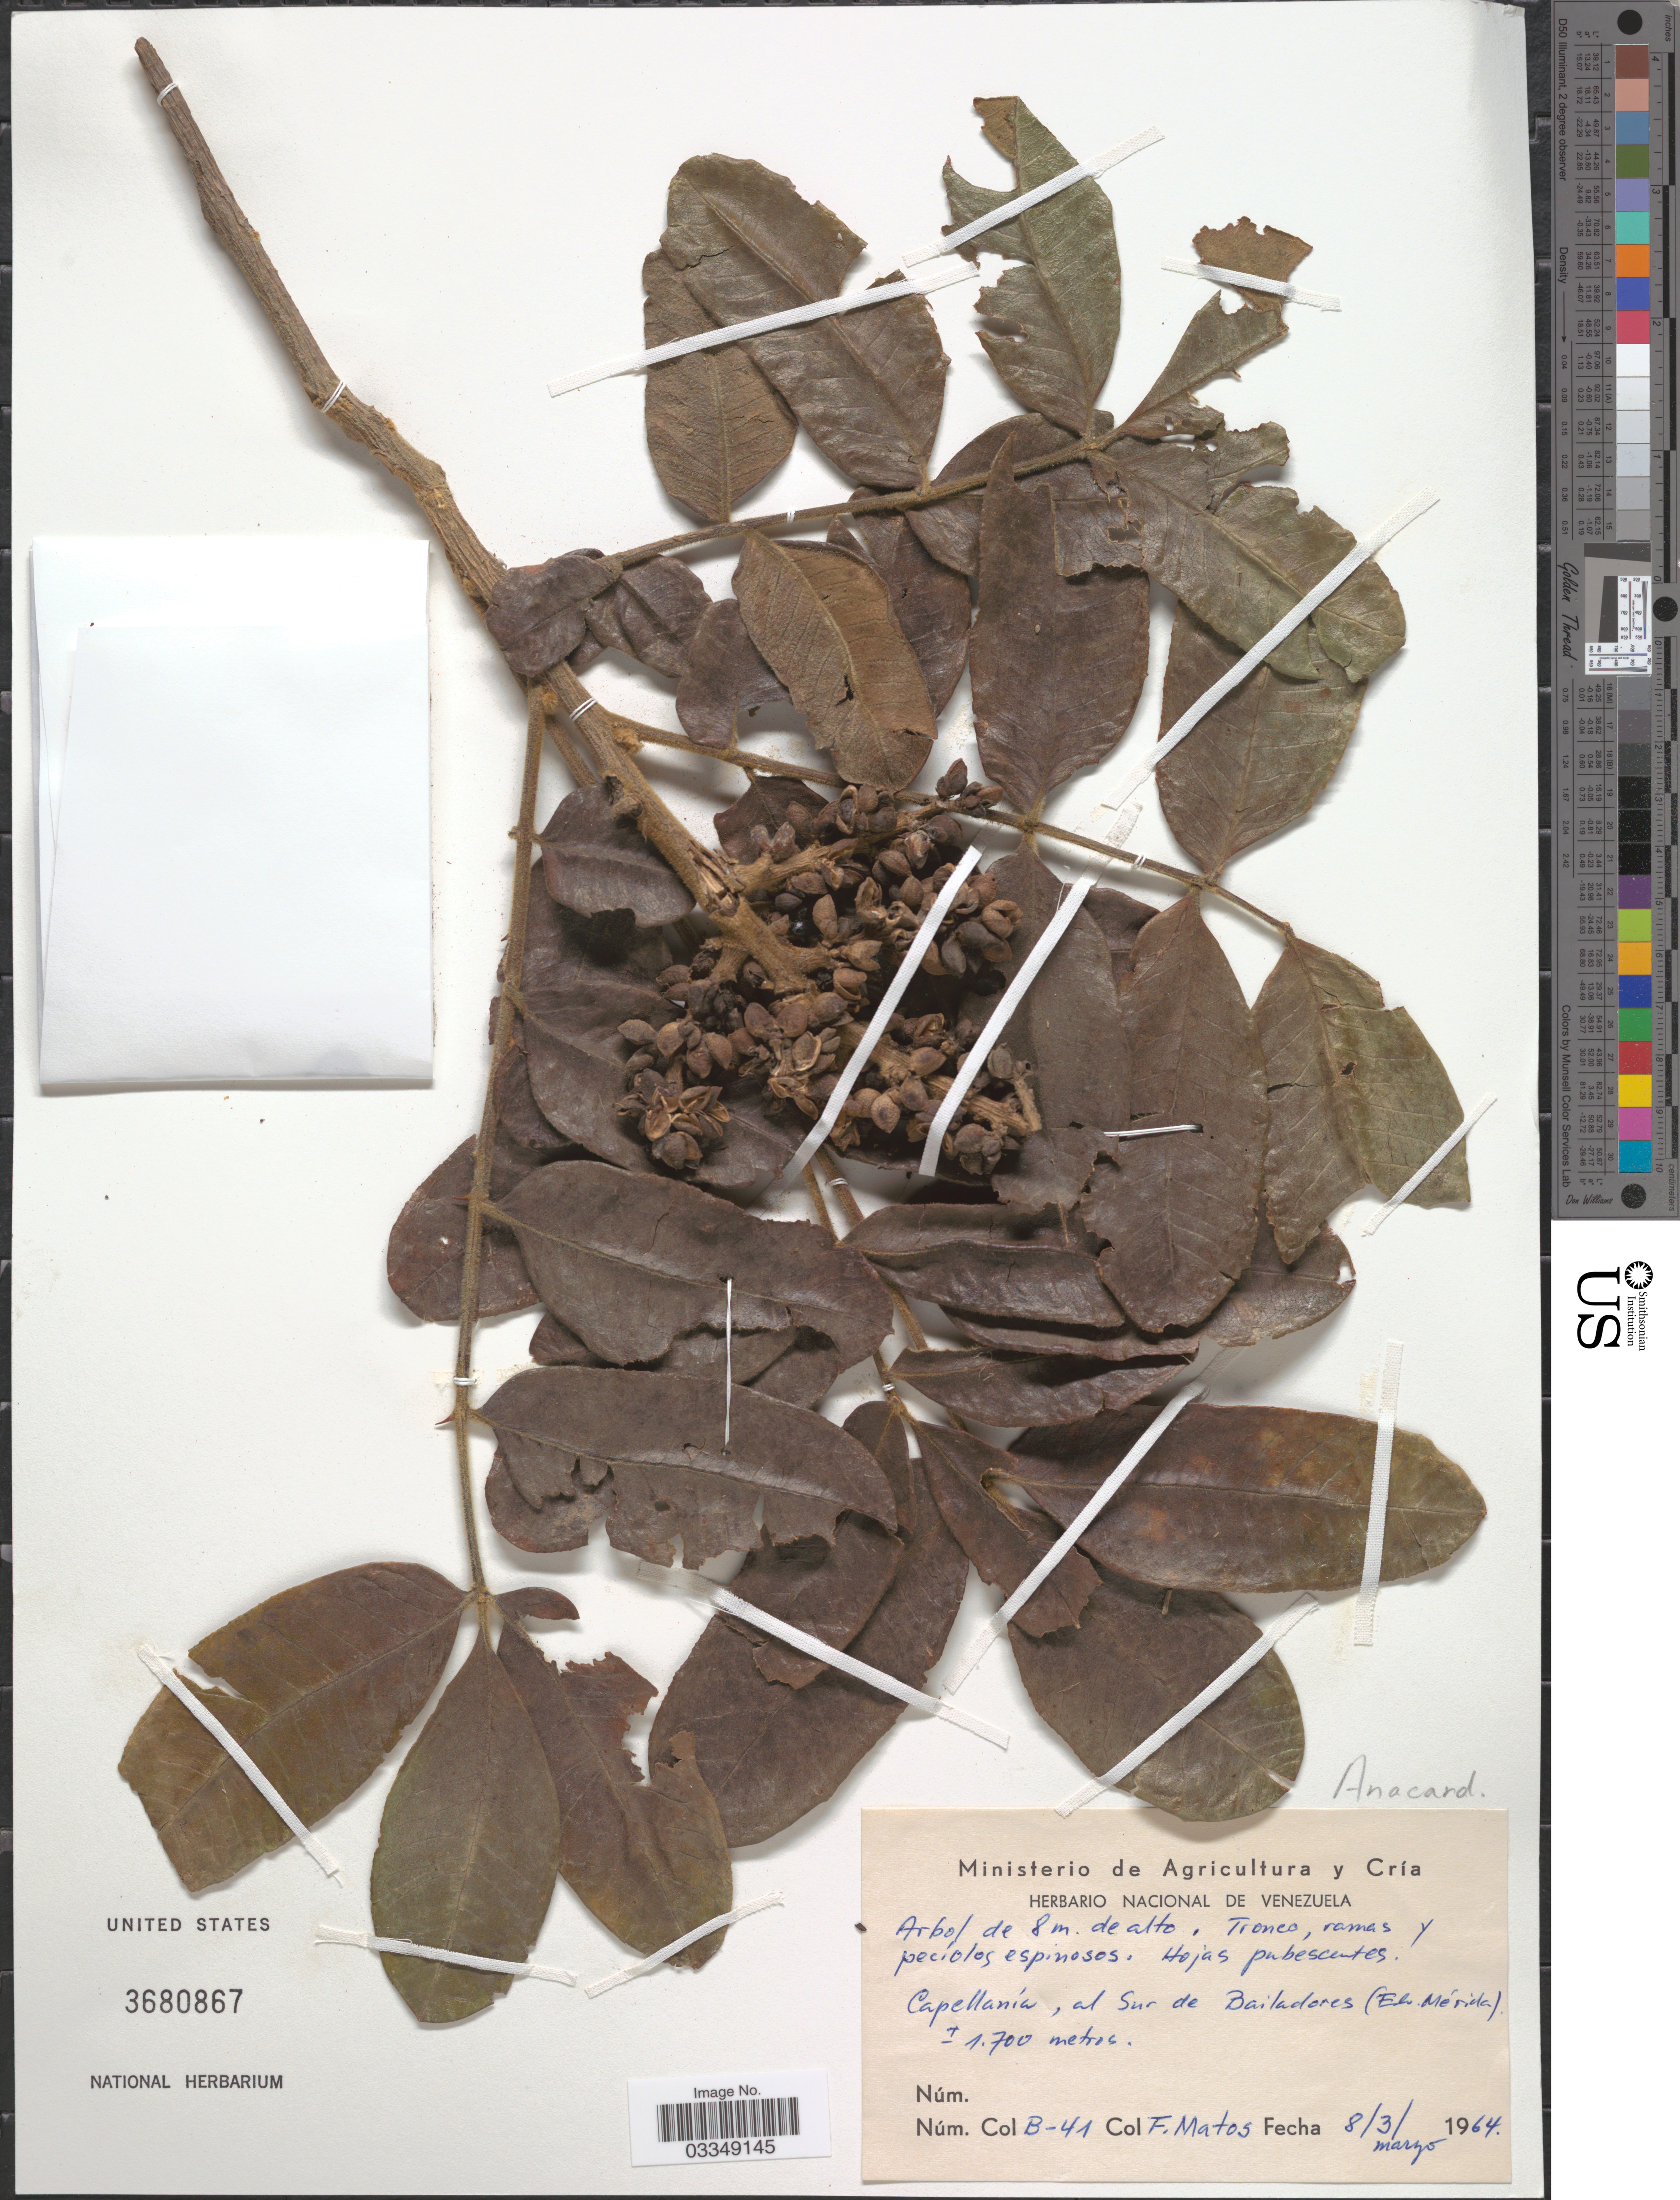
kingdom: Plantae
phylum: Tracheophyta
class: Magnoliopsida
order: Sapindales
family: Rutaceae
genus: Zanthoxylum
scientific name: Zanthoxylum sp.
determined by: Londoño-Echeverri, Y.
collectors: F. Matos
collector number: B-41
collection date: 1964-03-08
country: Venezuela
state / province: Mérida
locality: Capellanía, al Sur de Bailadores.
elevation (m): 1700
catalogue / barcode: US 3680867